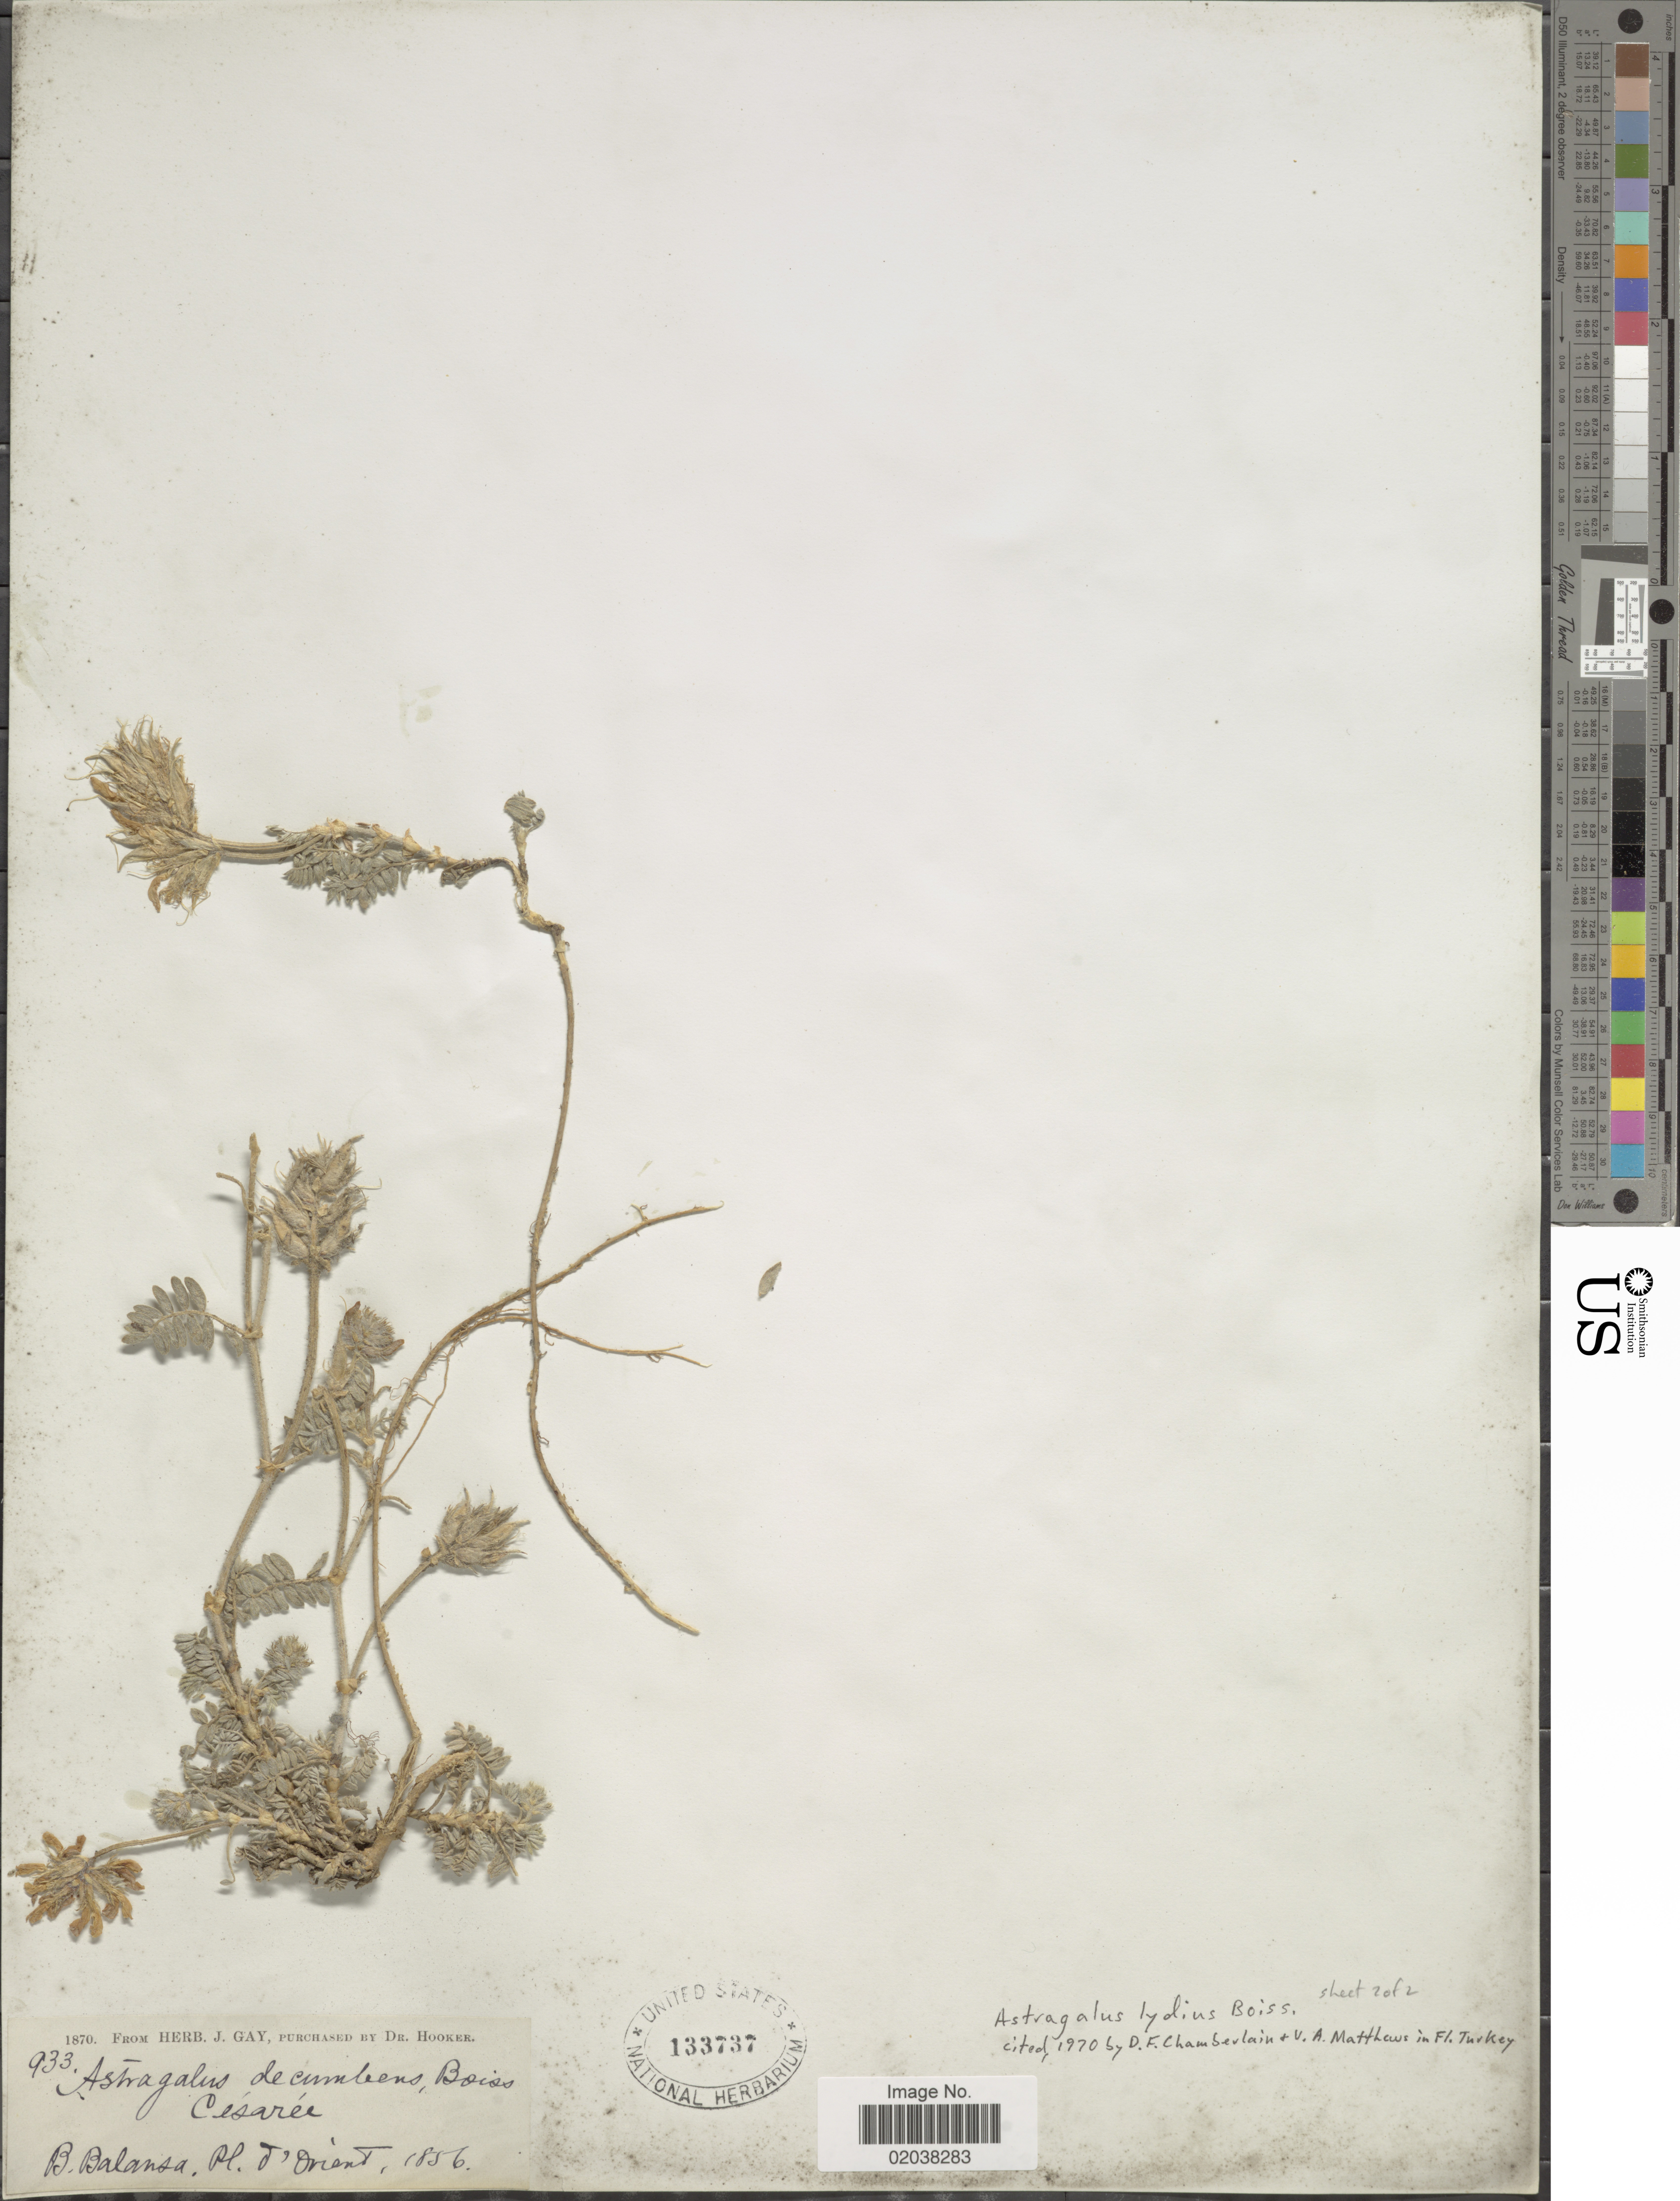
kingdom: Plantae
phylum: Tracheophyta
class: Magnoliopsida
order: Fabales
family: Fabaceae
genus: Astragalus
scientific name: Astragalus lydius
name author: Boiss.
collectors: B. Balansa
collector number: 933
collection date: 1856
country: Turkey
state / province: Kayseri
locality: Cesaree, d' Orient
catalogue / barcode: US 133737